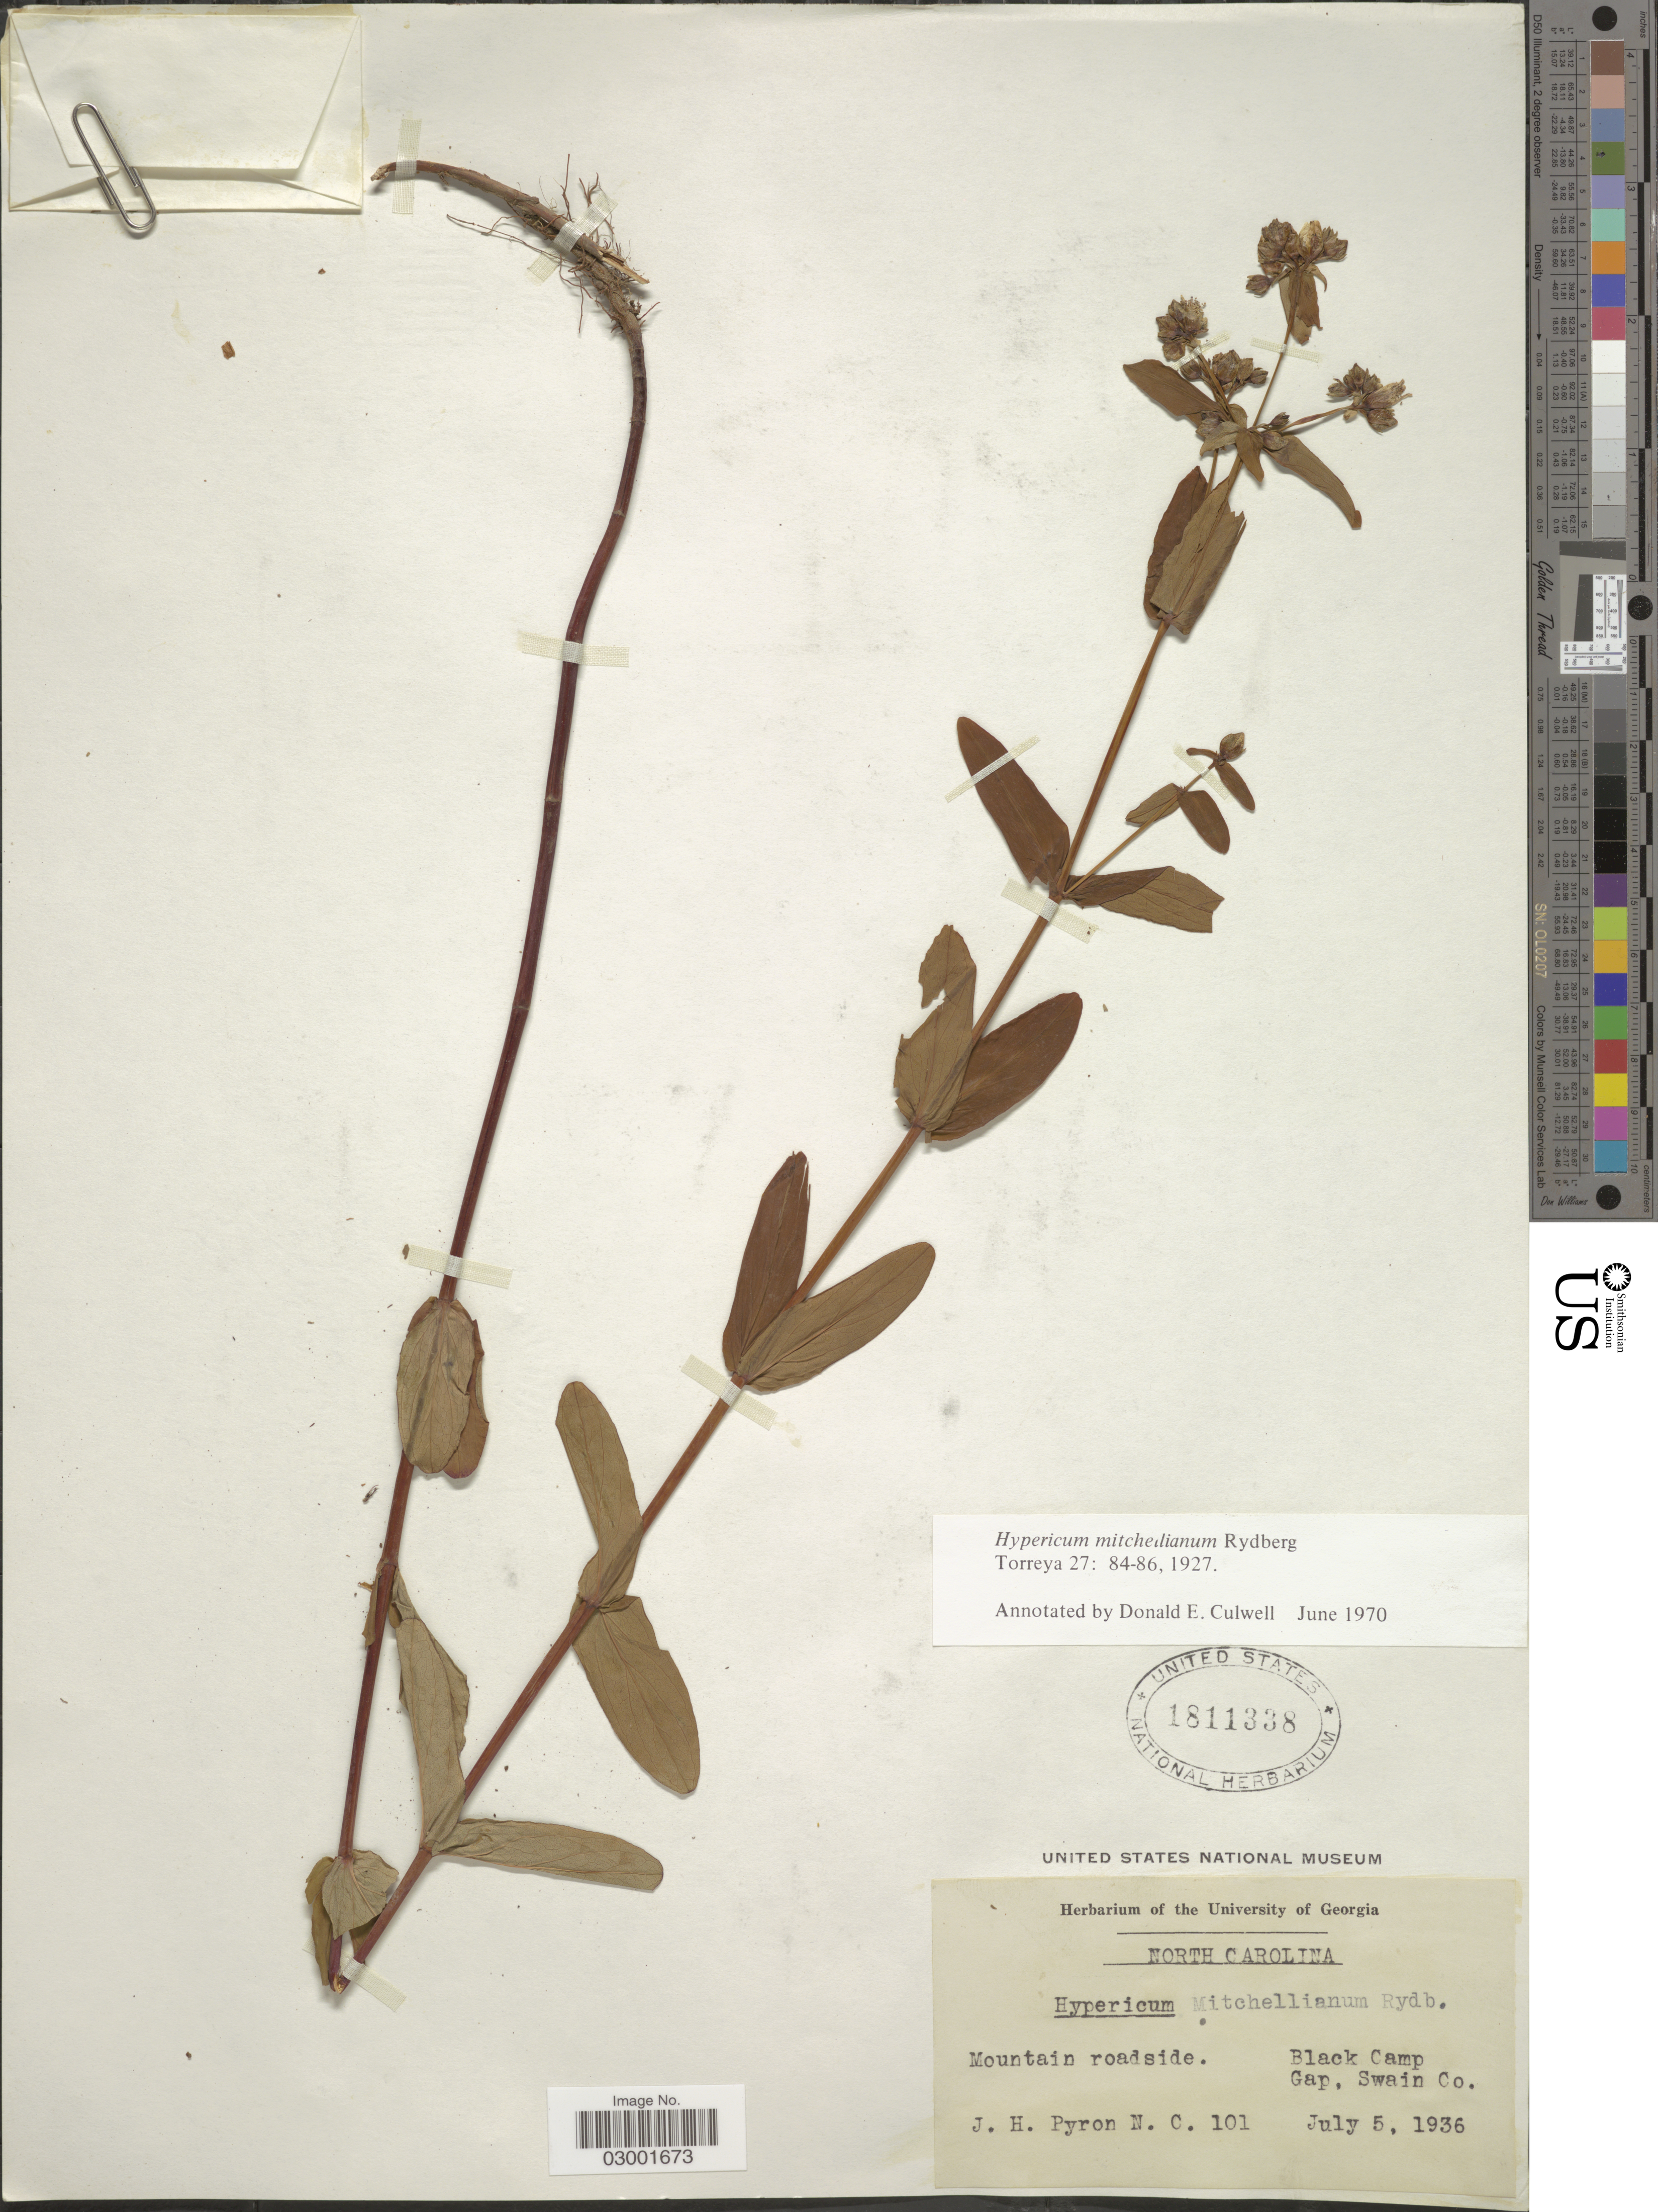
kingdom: Plantae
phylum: Tracheophyta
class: Magnoliopsida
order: Malpighiales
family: Hypericaceae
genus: Hypericum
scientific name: Hypericum x mitchellianum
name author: Rydb.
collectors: J. H. Pyron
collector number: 101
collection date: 1936-07-05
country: United States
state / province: North Carolina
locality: Mountain roadside. Black Camp Gap, Swain Co. N.C.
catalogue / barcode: US 1811338